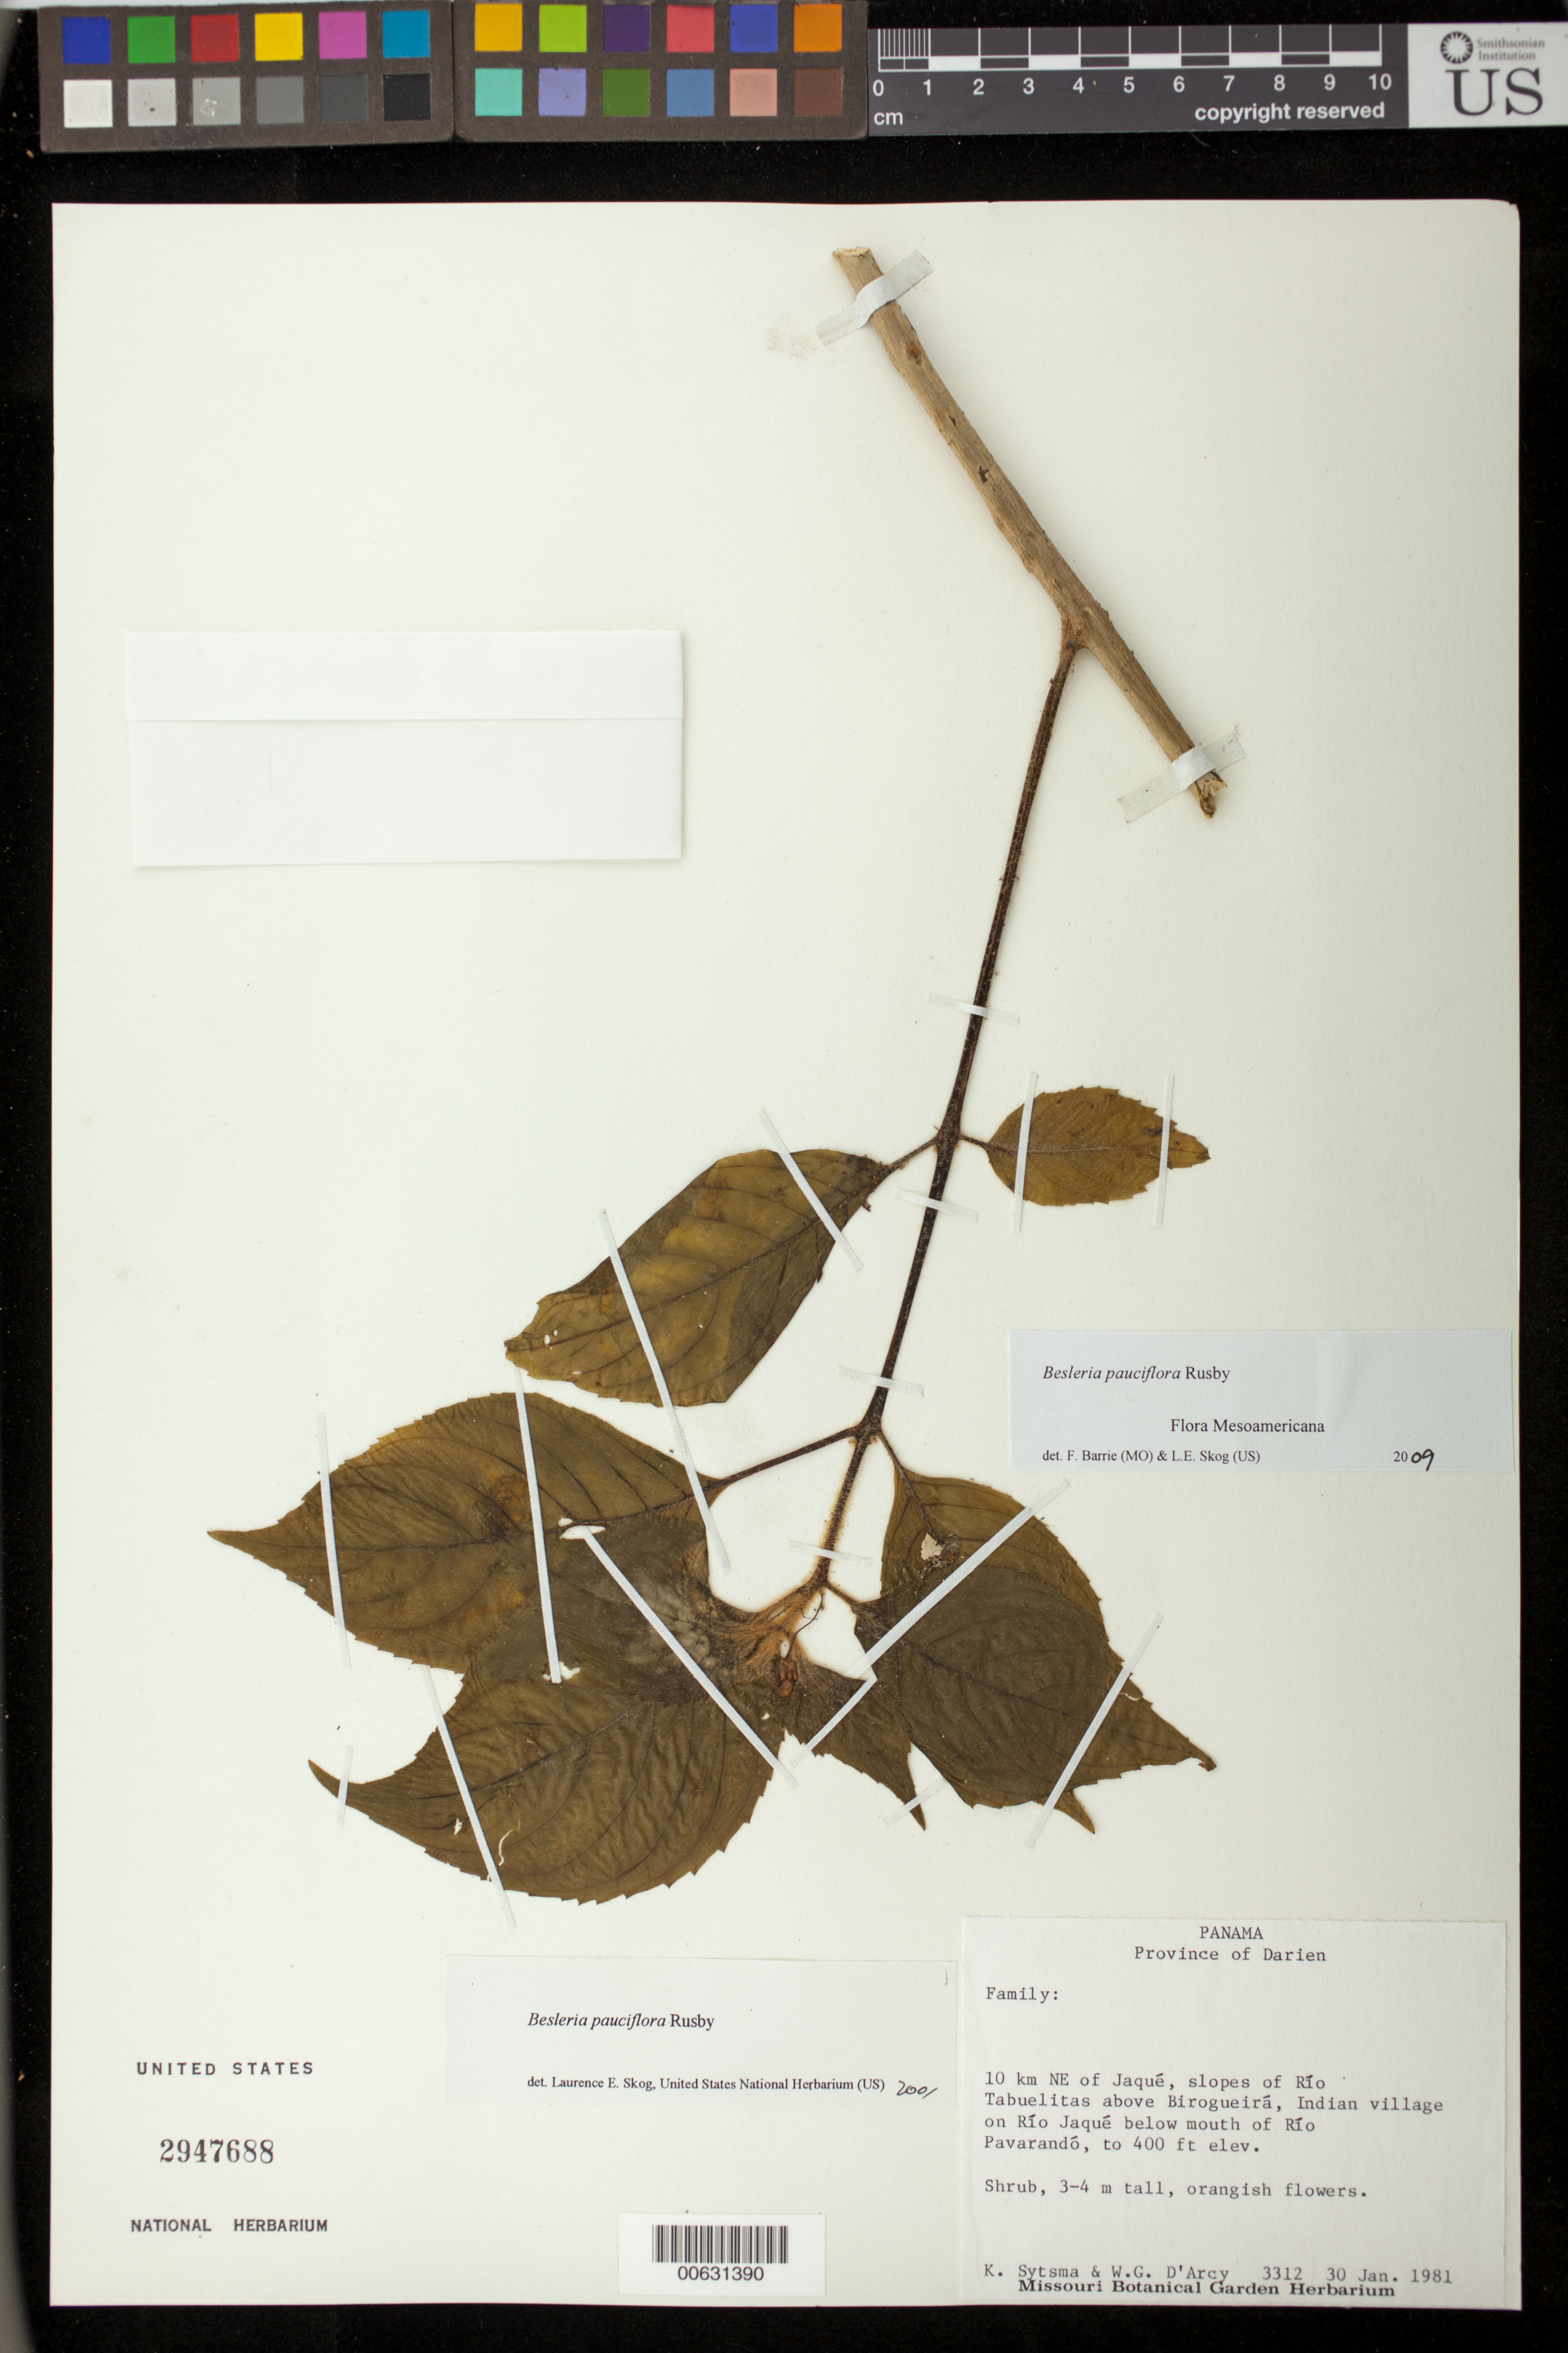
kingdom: Plantae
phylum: Tracheophyta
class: Magnoliopsida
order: Lamiales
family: Gesneriaceae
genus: Besleria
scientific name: Besleria pauciflora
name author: Rusby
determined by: Skog, Laurence E.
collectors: K. J. Sytsma & W. G. D'Arcy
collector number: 3312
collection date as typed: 30 Jan 1981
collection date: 1981-01-30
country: Panama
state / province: Darién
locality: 10 km NE of Jaqué, slopes of Río Tabuelitas above Birogueirá, Indian village on Río Jaqué below mouth of Río Pavarandó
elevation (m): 122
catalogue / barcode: US 2947688